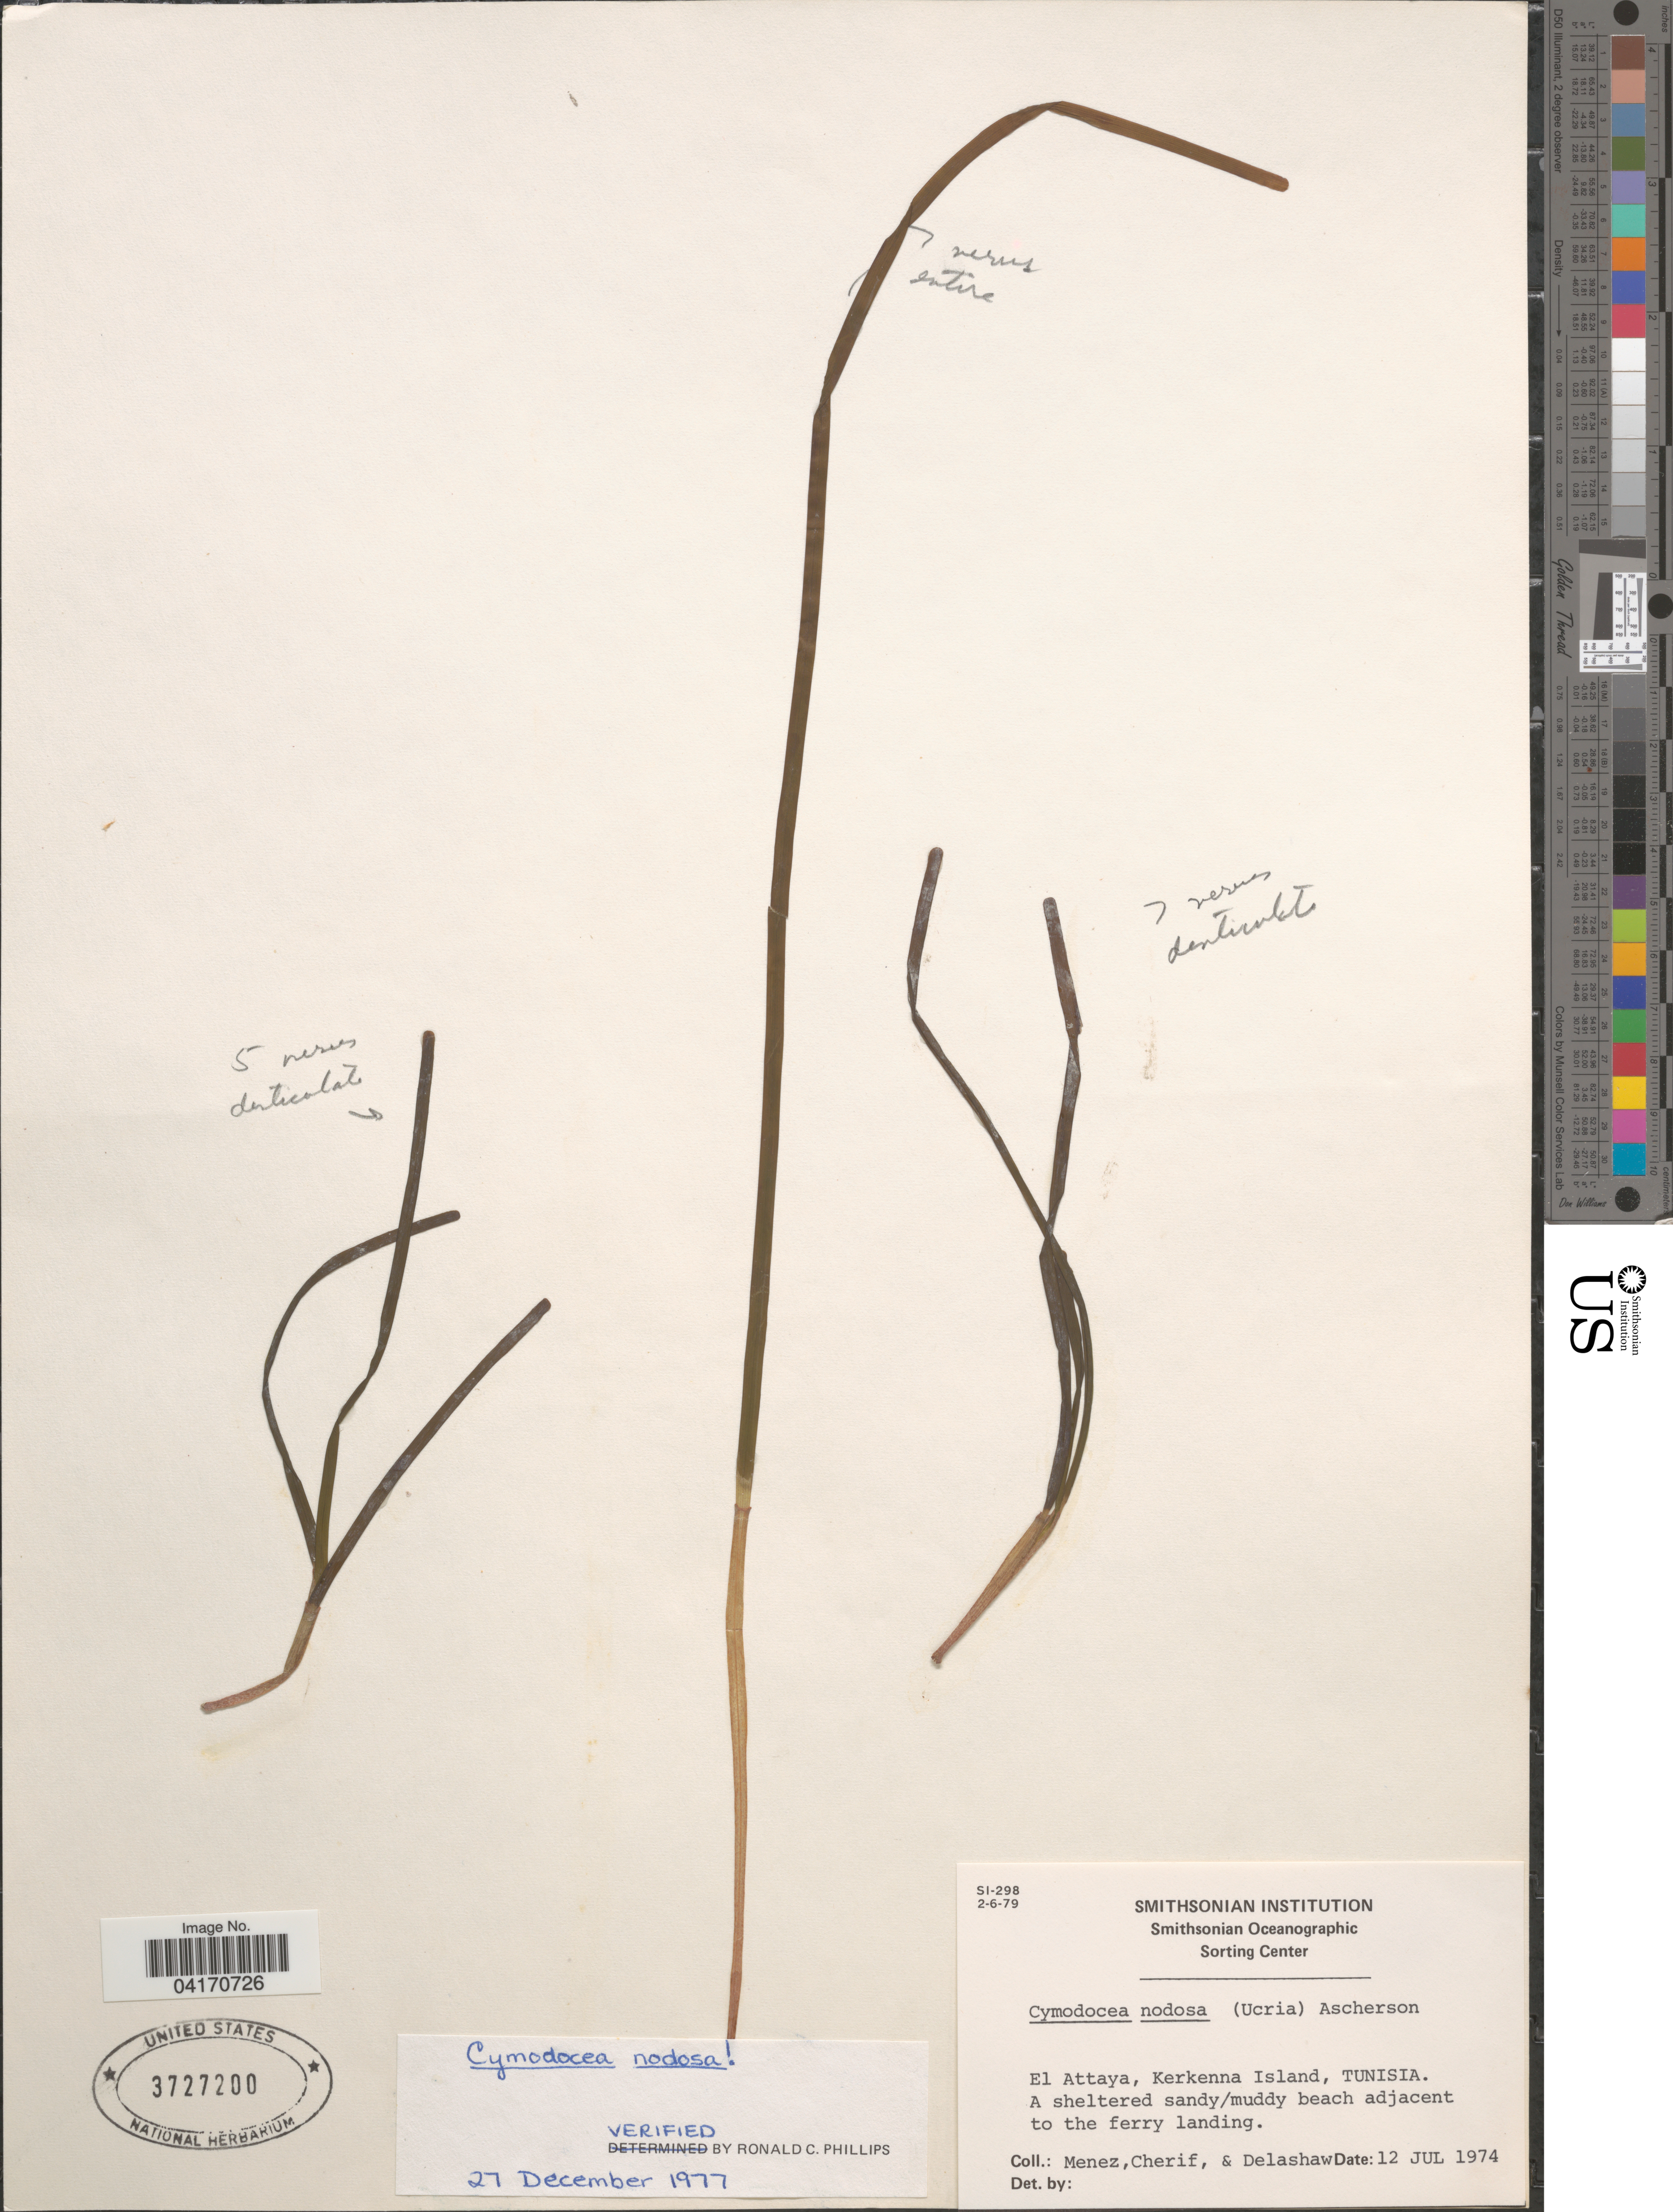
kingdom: Plantae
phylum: Tracheophyta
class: Liliopsida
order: Alismatales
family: Cymodoceaceae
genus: Cymodocea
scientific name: Cymodocea nodosa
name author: Asch.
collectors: Menez, -. Cherif & -. Delashaw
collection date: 1974-07-12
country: Tunisia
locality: El Attaya, Kerkenna Island.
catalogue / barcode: US 3727200